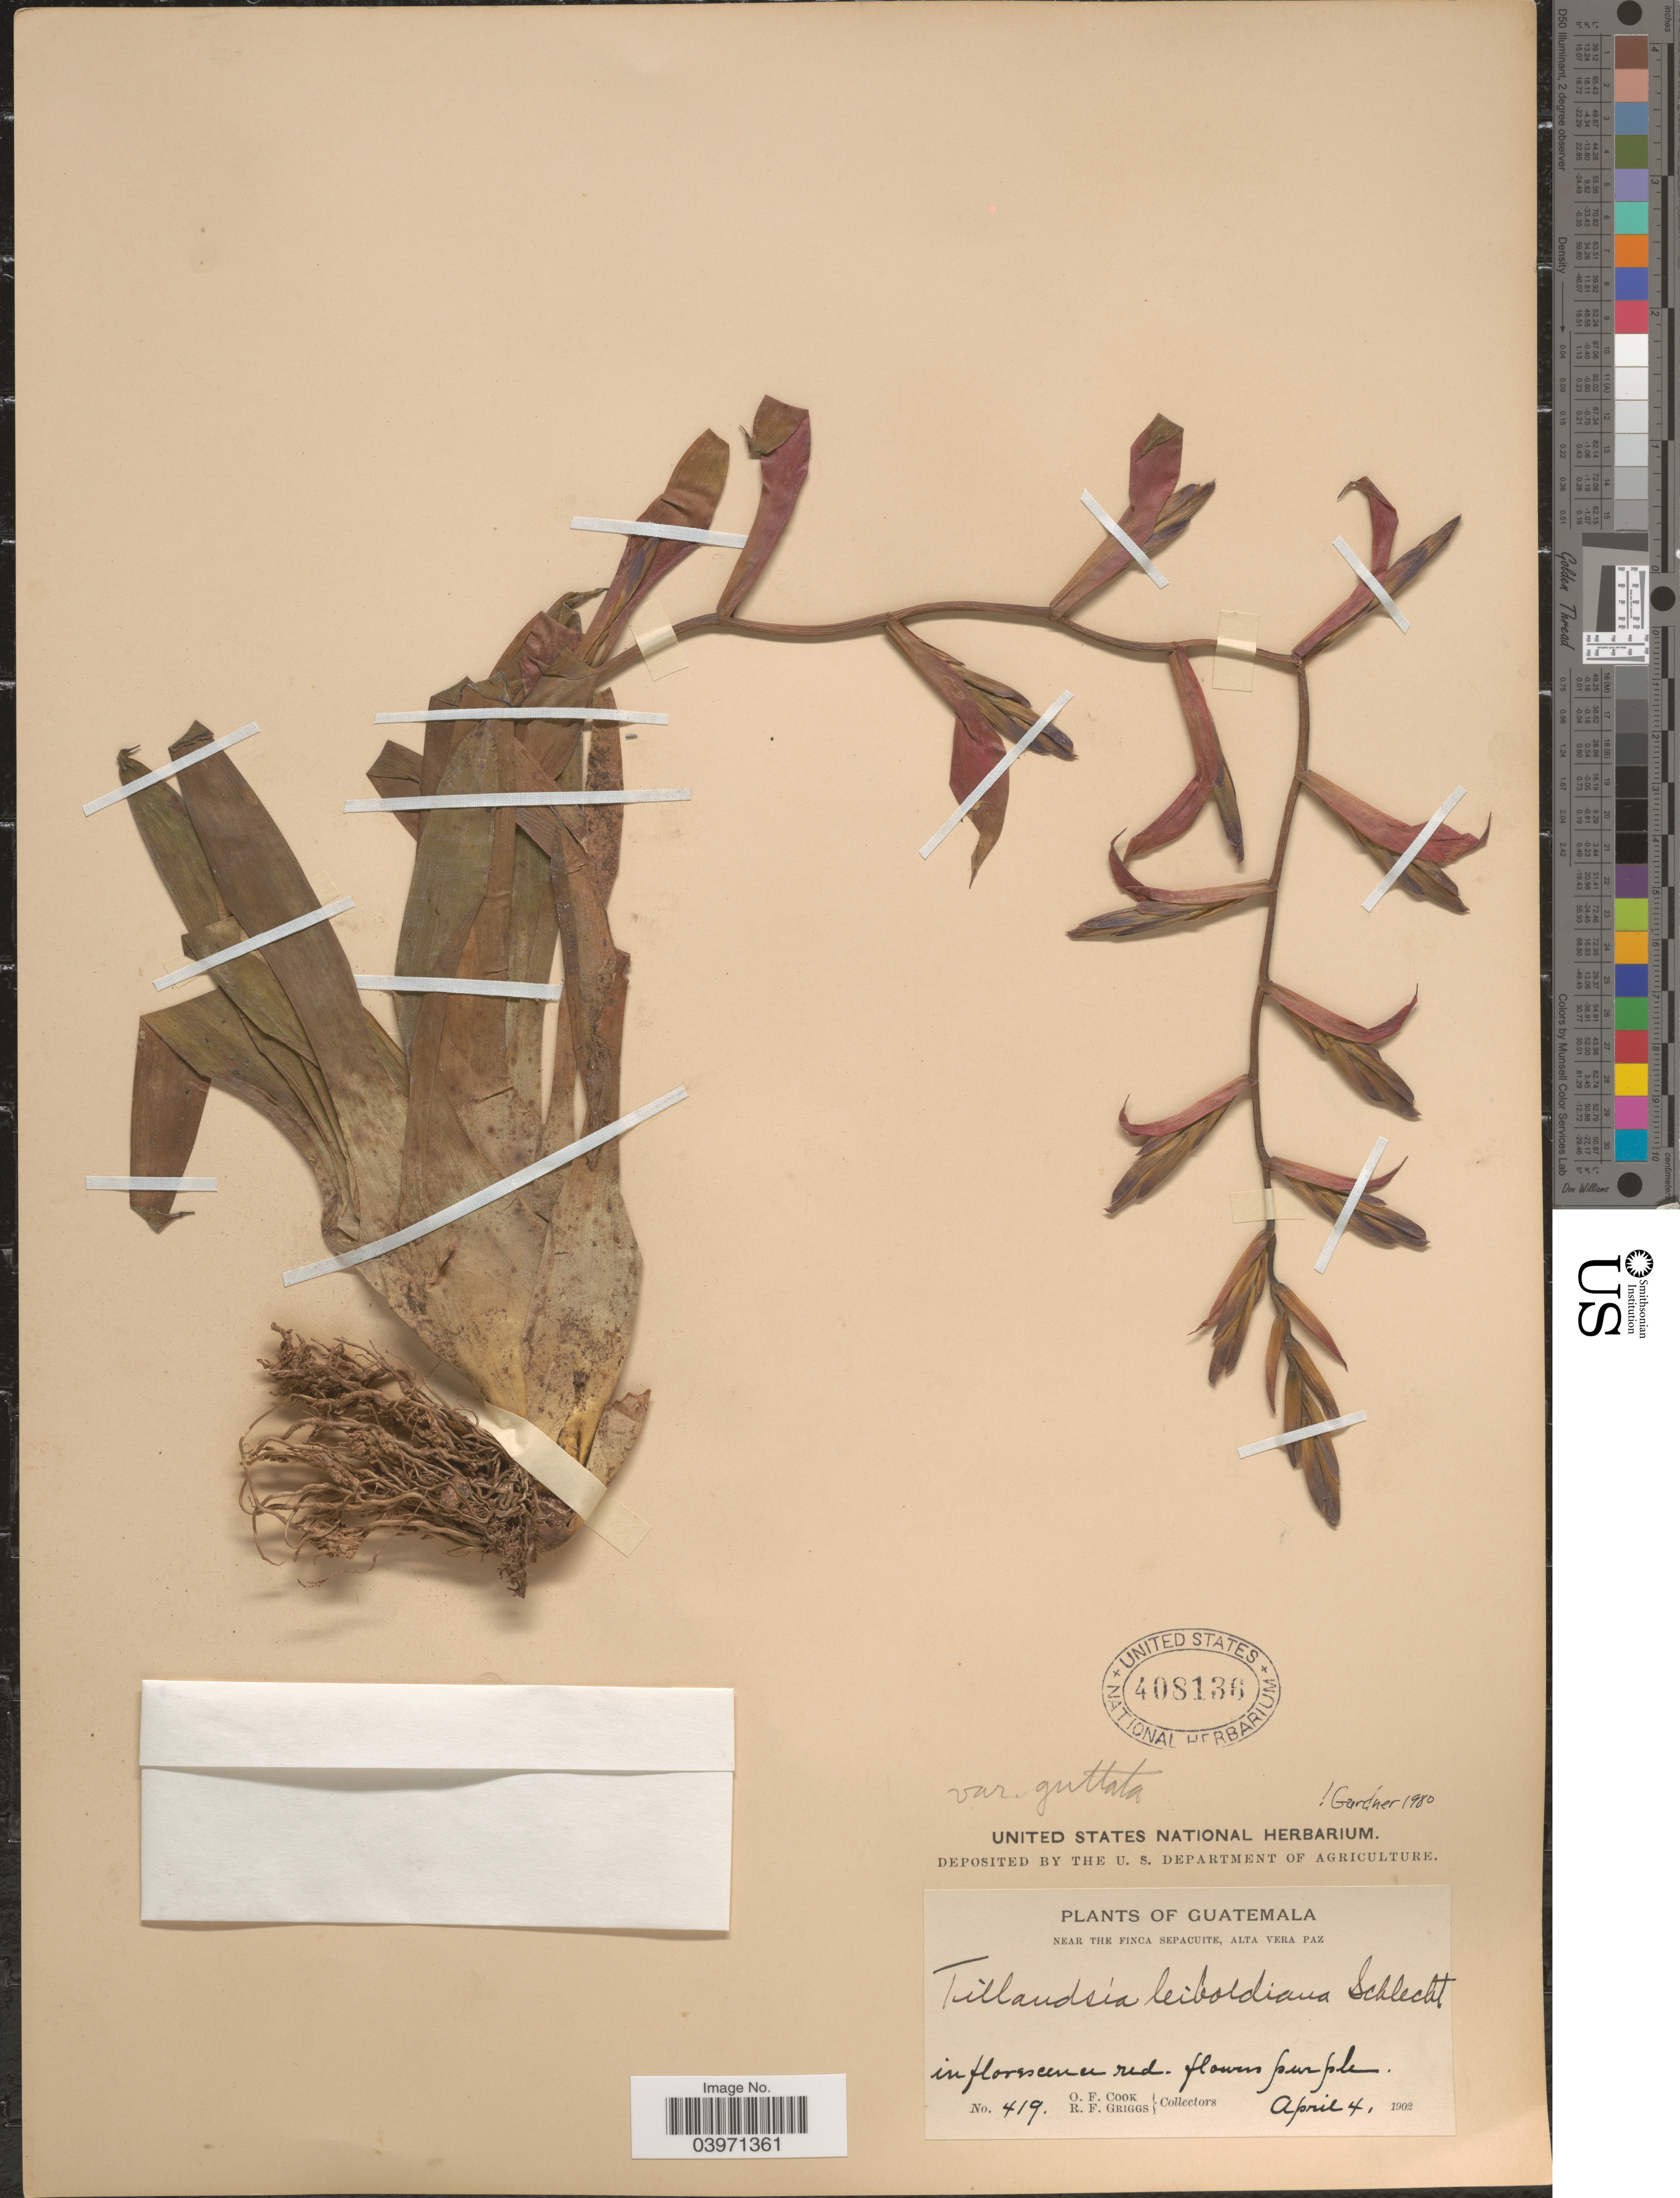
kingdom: Plantae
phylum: Tracheophyta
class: Liliopsida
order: Poales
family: Bromeliaceae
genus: Tillandsia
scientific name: Tillandsia leiboldiana var. guttata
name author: Hobbs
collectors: O. F. Cook & R. F. Griggs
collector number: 419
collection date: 1902-04-04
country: Guatemala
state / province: Alta Verapaz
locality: Near the finca Sepacuite.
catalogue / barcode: US 408136